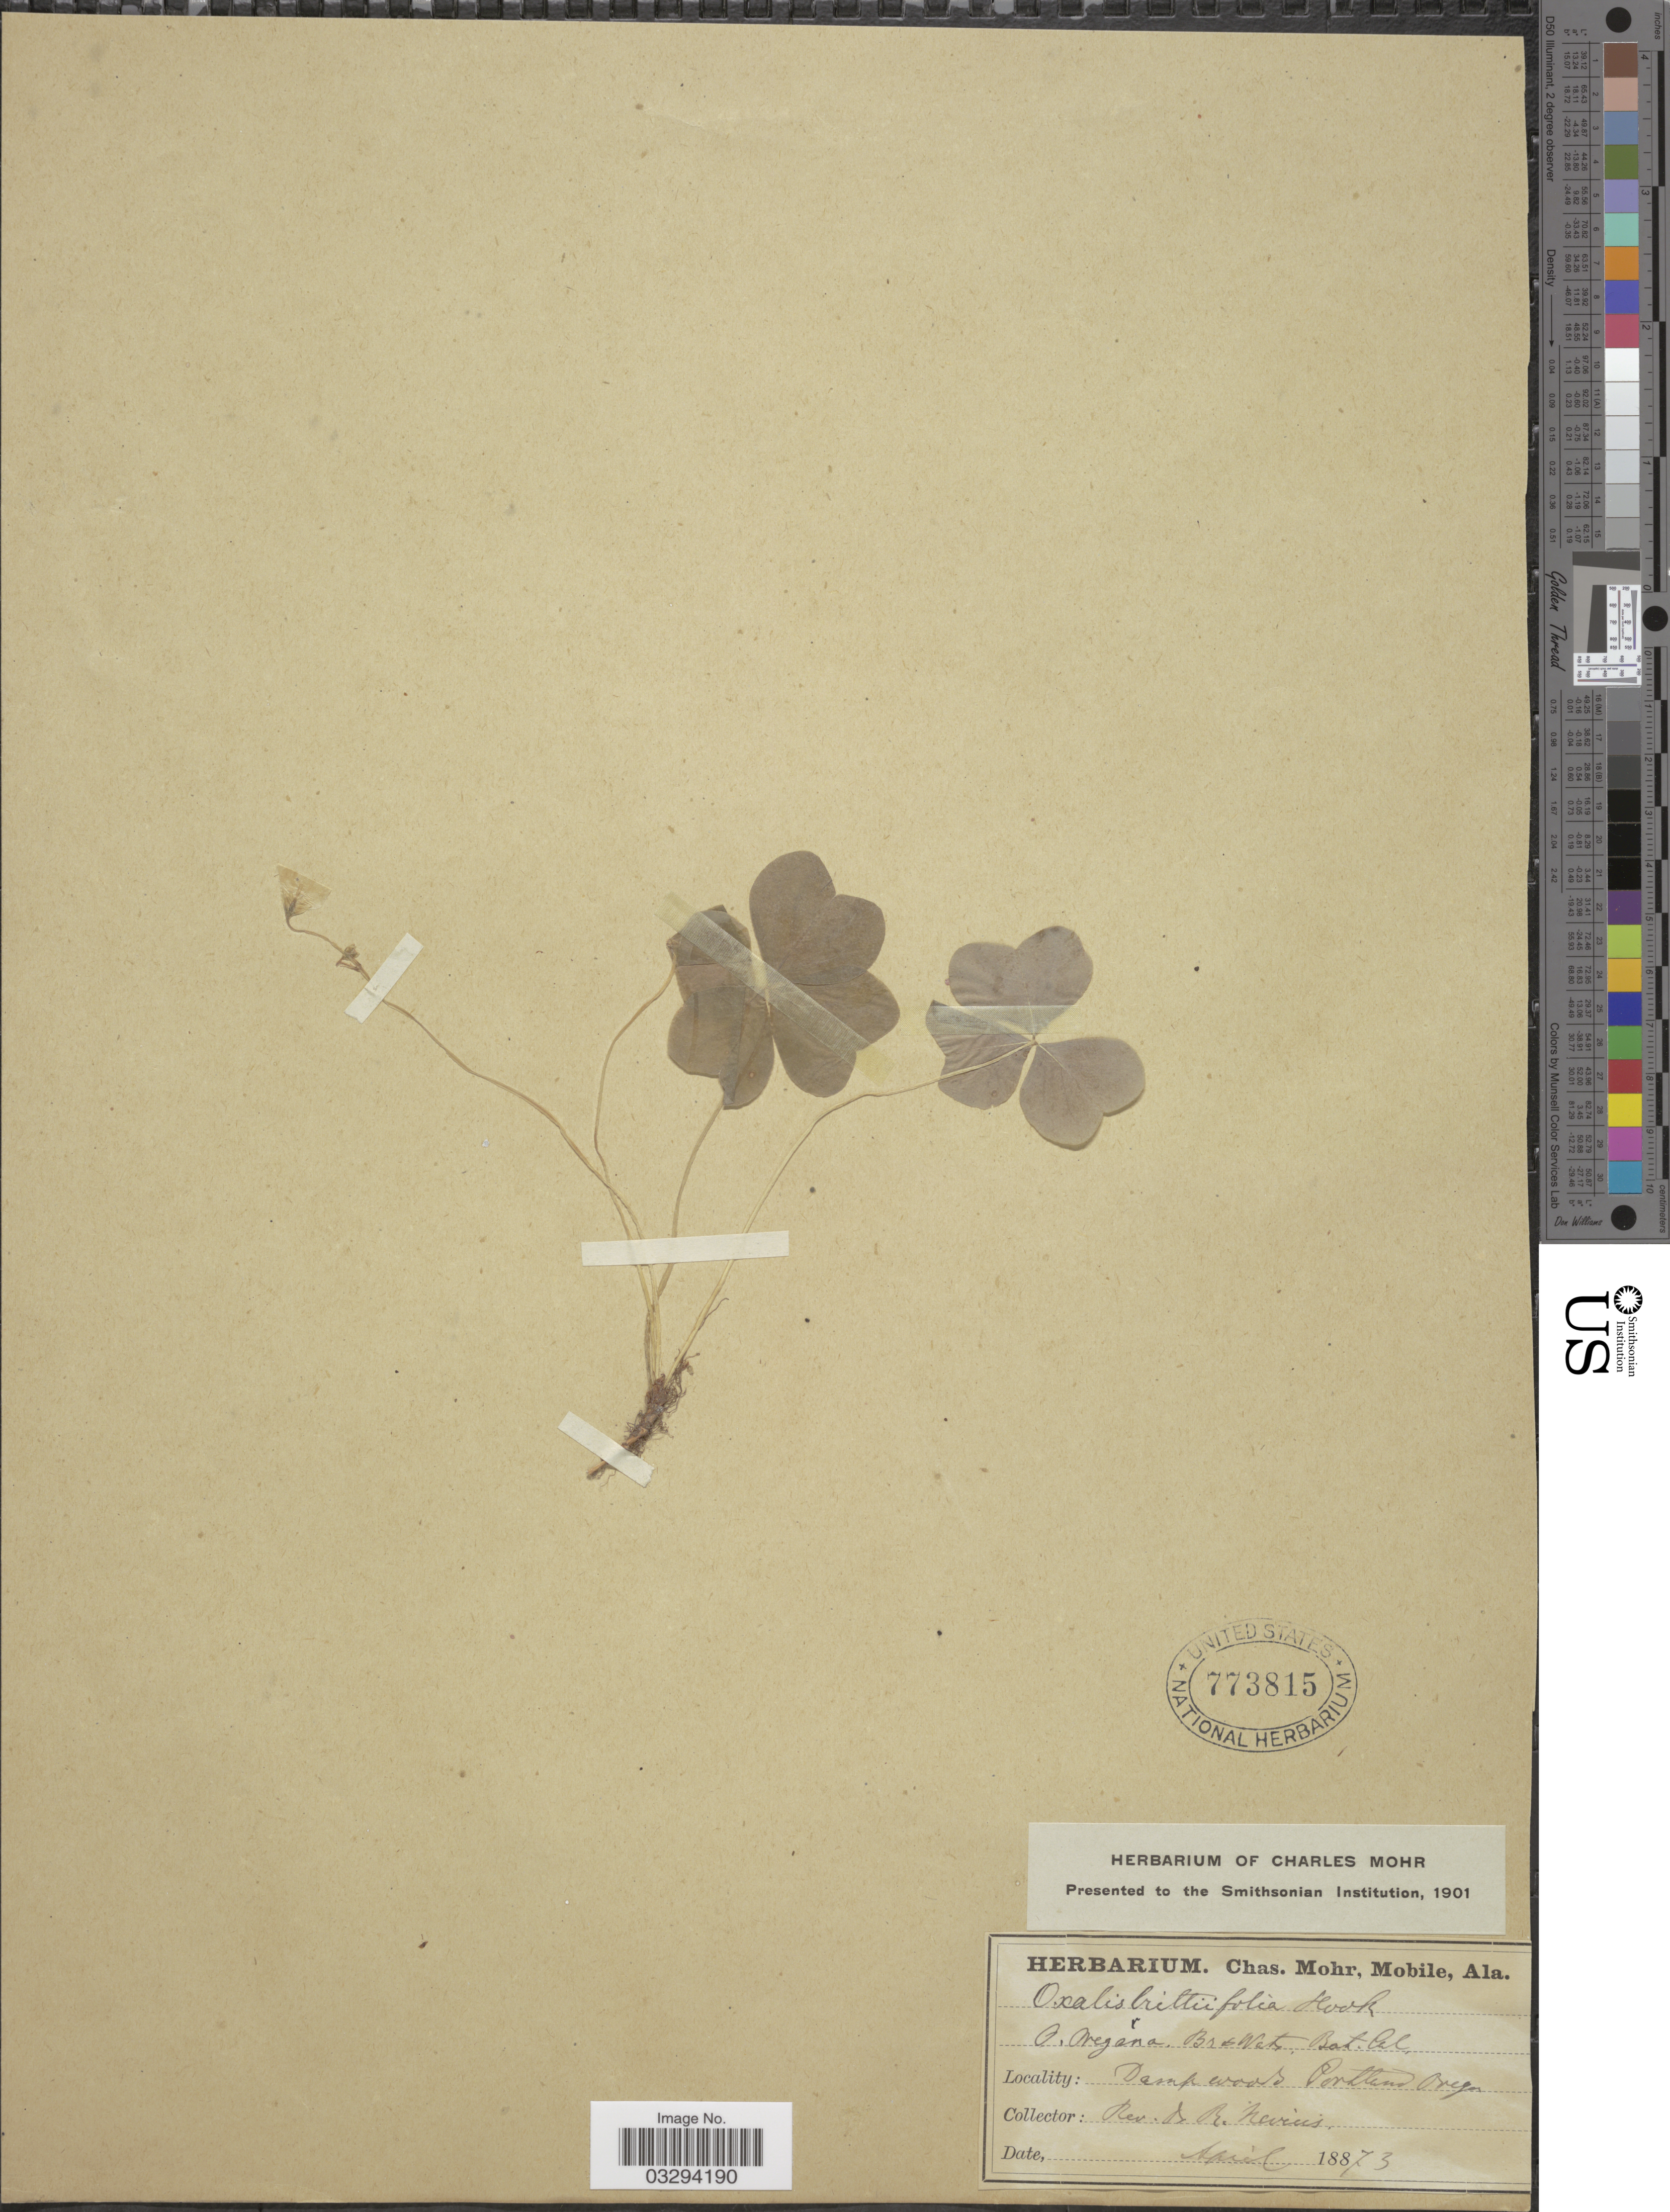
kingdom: Plantae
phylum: Tracheophyta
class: Magnoliopsida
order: Oxalidales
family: Oxalidaceae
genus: Oxalis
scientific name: Oxalis trilliifolia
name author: Hook.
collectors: R. Nevius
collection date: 1873-04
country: United States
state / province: Oregon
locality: Portland.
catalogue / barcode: US 773815